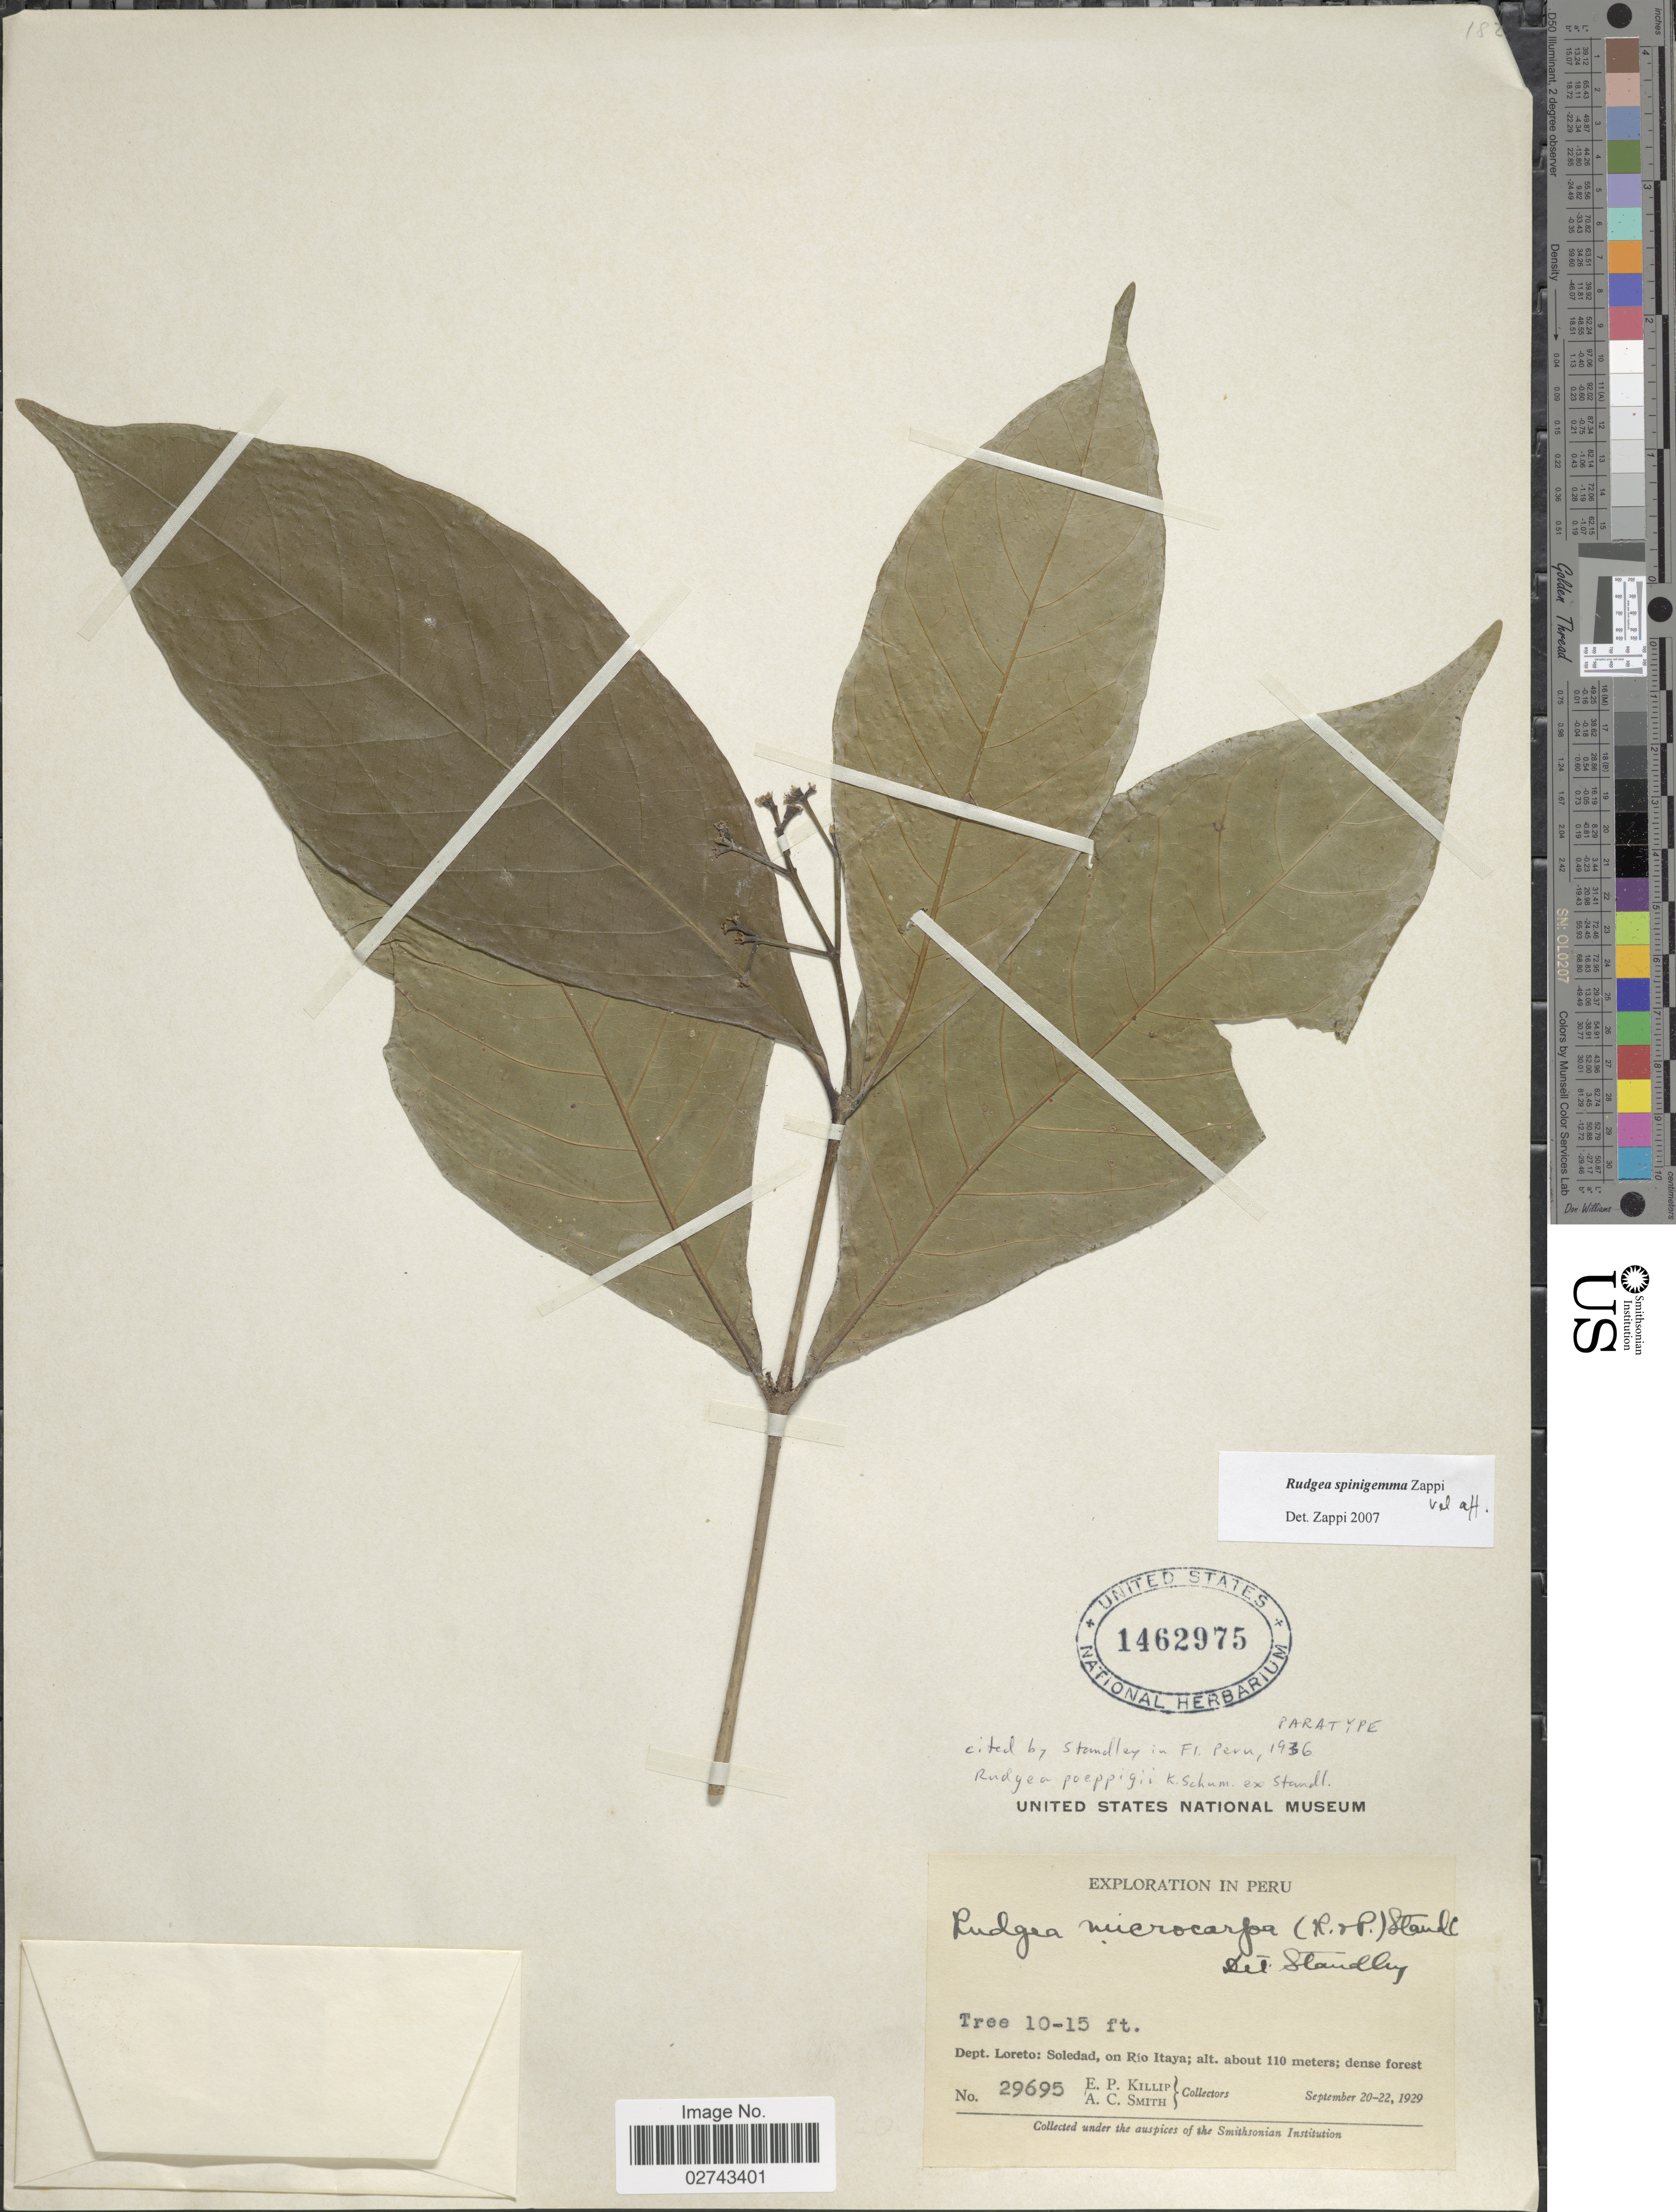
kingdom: Plantae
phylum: Tracheophyta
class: Magnoliopsida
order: Gentianales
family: Rubiaceae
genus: Rudgea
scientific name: Rudgea spinigemma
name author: Zappi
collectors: E. P. Killip & A. C. Smith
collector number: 29695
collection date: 1929-09-20/1929-09-22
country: Peru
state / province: Loreto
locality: Soledad, on Rio Itaya; dense forest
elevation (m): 110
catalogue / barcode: US 1462975